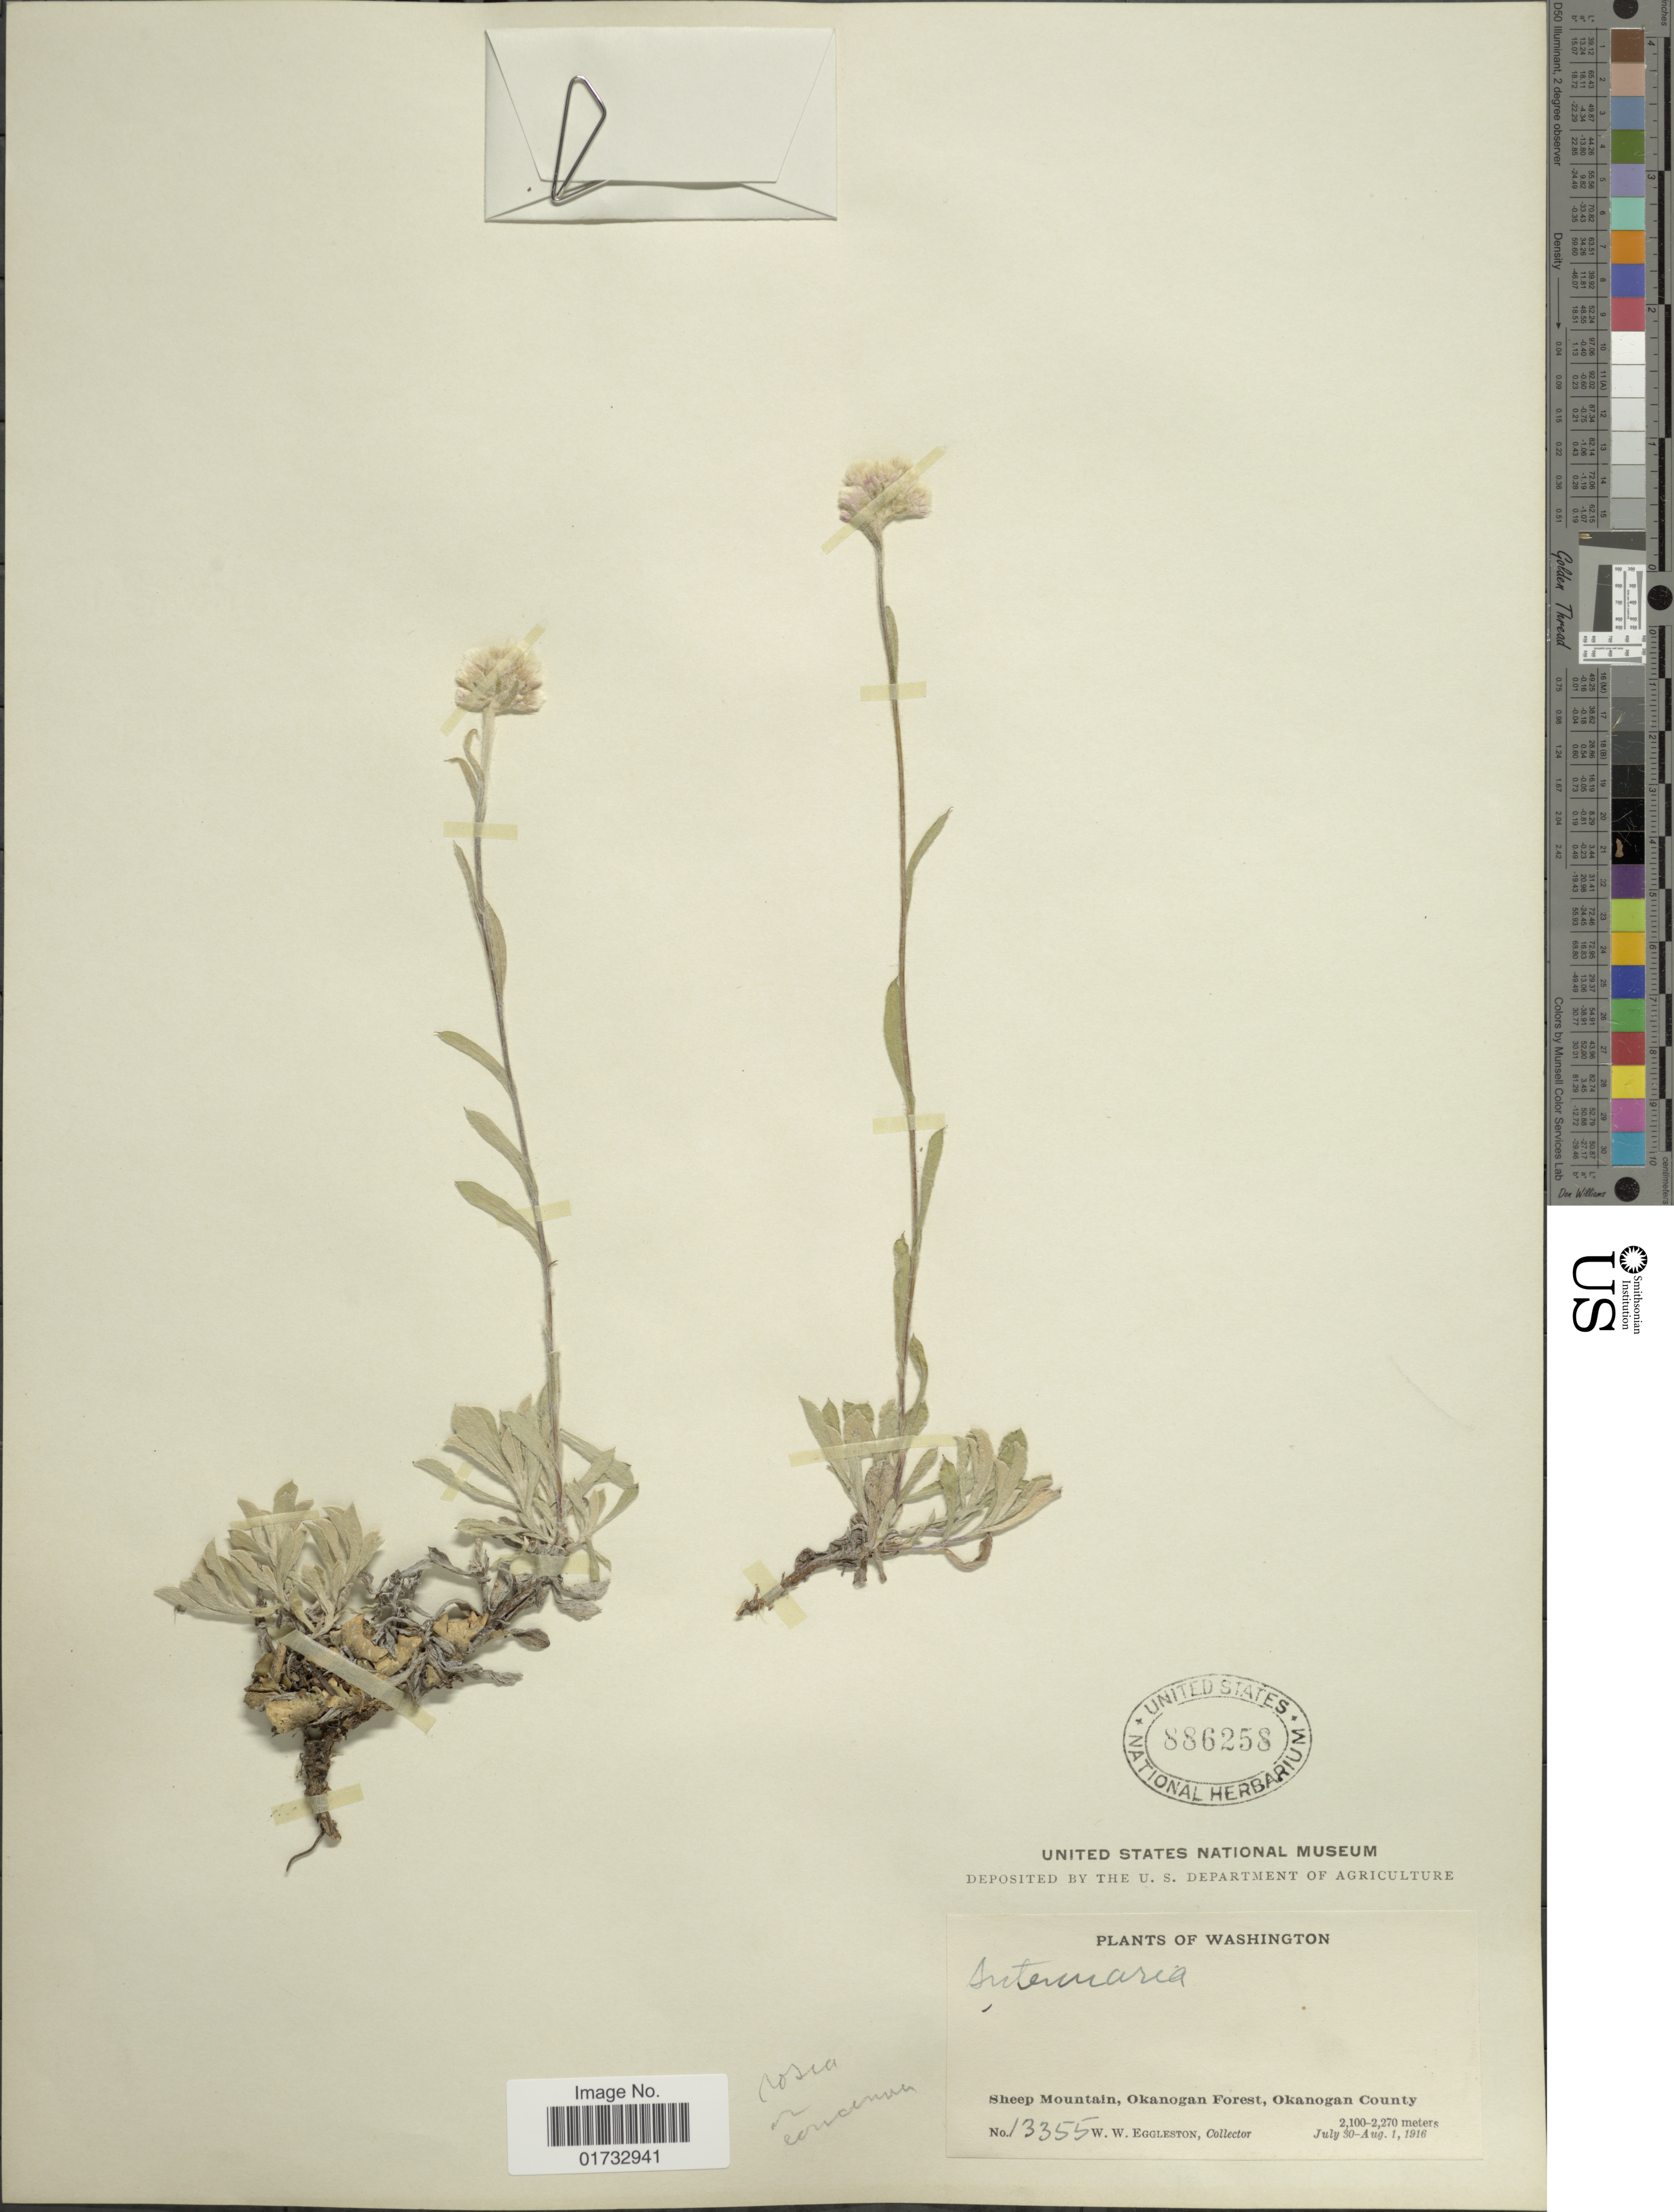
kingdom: Plantae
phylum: Tracheophyta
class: Magnoliopsida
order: Asterales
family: Asteraceae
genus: Antennaria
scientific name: Antennaria rosea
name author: Greene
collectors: W. W. Eggleston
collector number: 13355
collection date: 1916-07-30/1916-08-01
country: United States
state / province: Washington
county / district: Okanogan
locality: Sheep Mountain, Okanogan Forest, Okanogan County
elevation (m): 2100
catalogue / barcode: US 886258